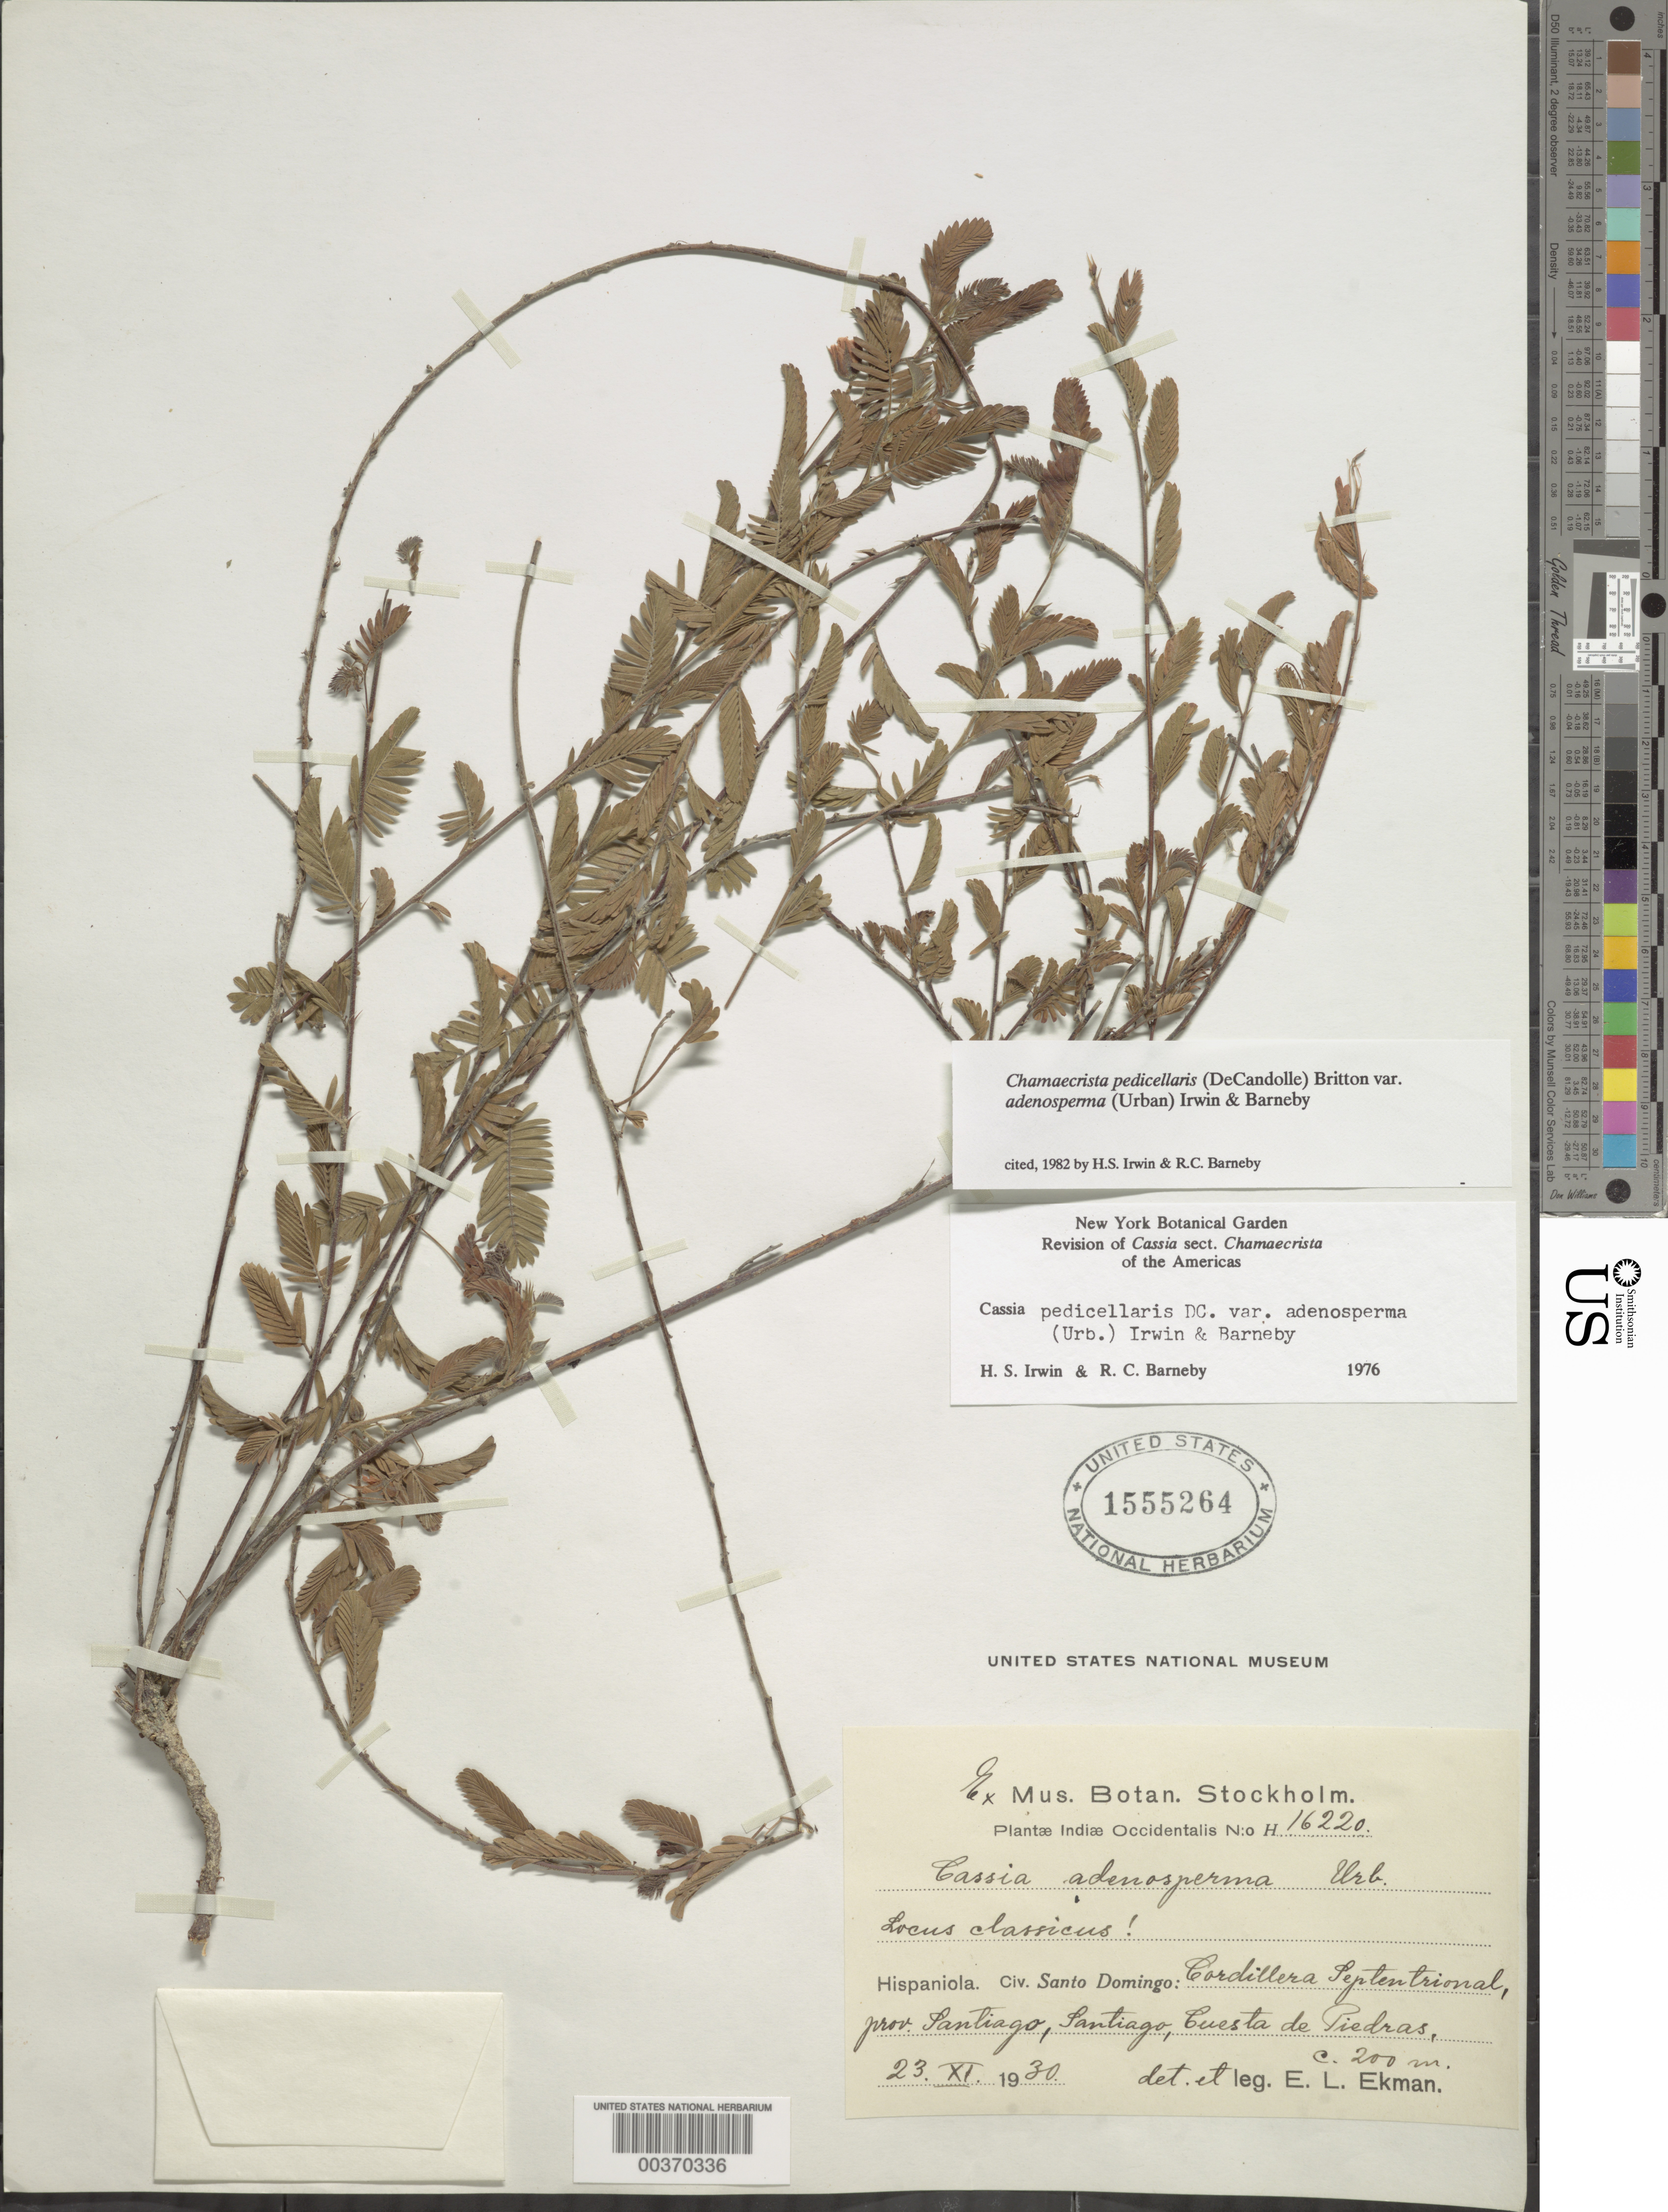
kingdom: Plantae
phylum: Tracheophyta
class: Magnoliopsida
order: Fabales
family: Fabaceae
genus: Chamaecrista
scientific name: Chamaecrista pedicellaris var. adenosperma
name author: (Urb.) H.S. Irwin & Barneby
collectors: E. L. Ekman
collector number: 16220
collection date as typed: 23 Nov 1930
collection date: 1930-11-23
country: Dominican Republic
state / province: Santiago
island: Hispaniola Island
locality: Cordillera septentrional, santiago, cuesta de piedras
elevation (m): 200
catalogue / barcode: US 1555264